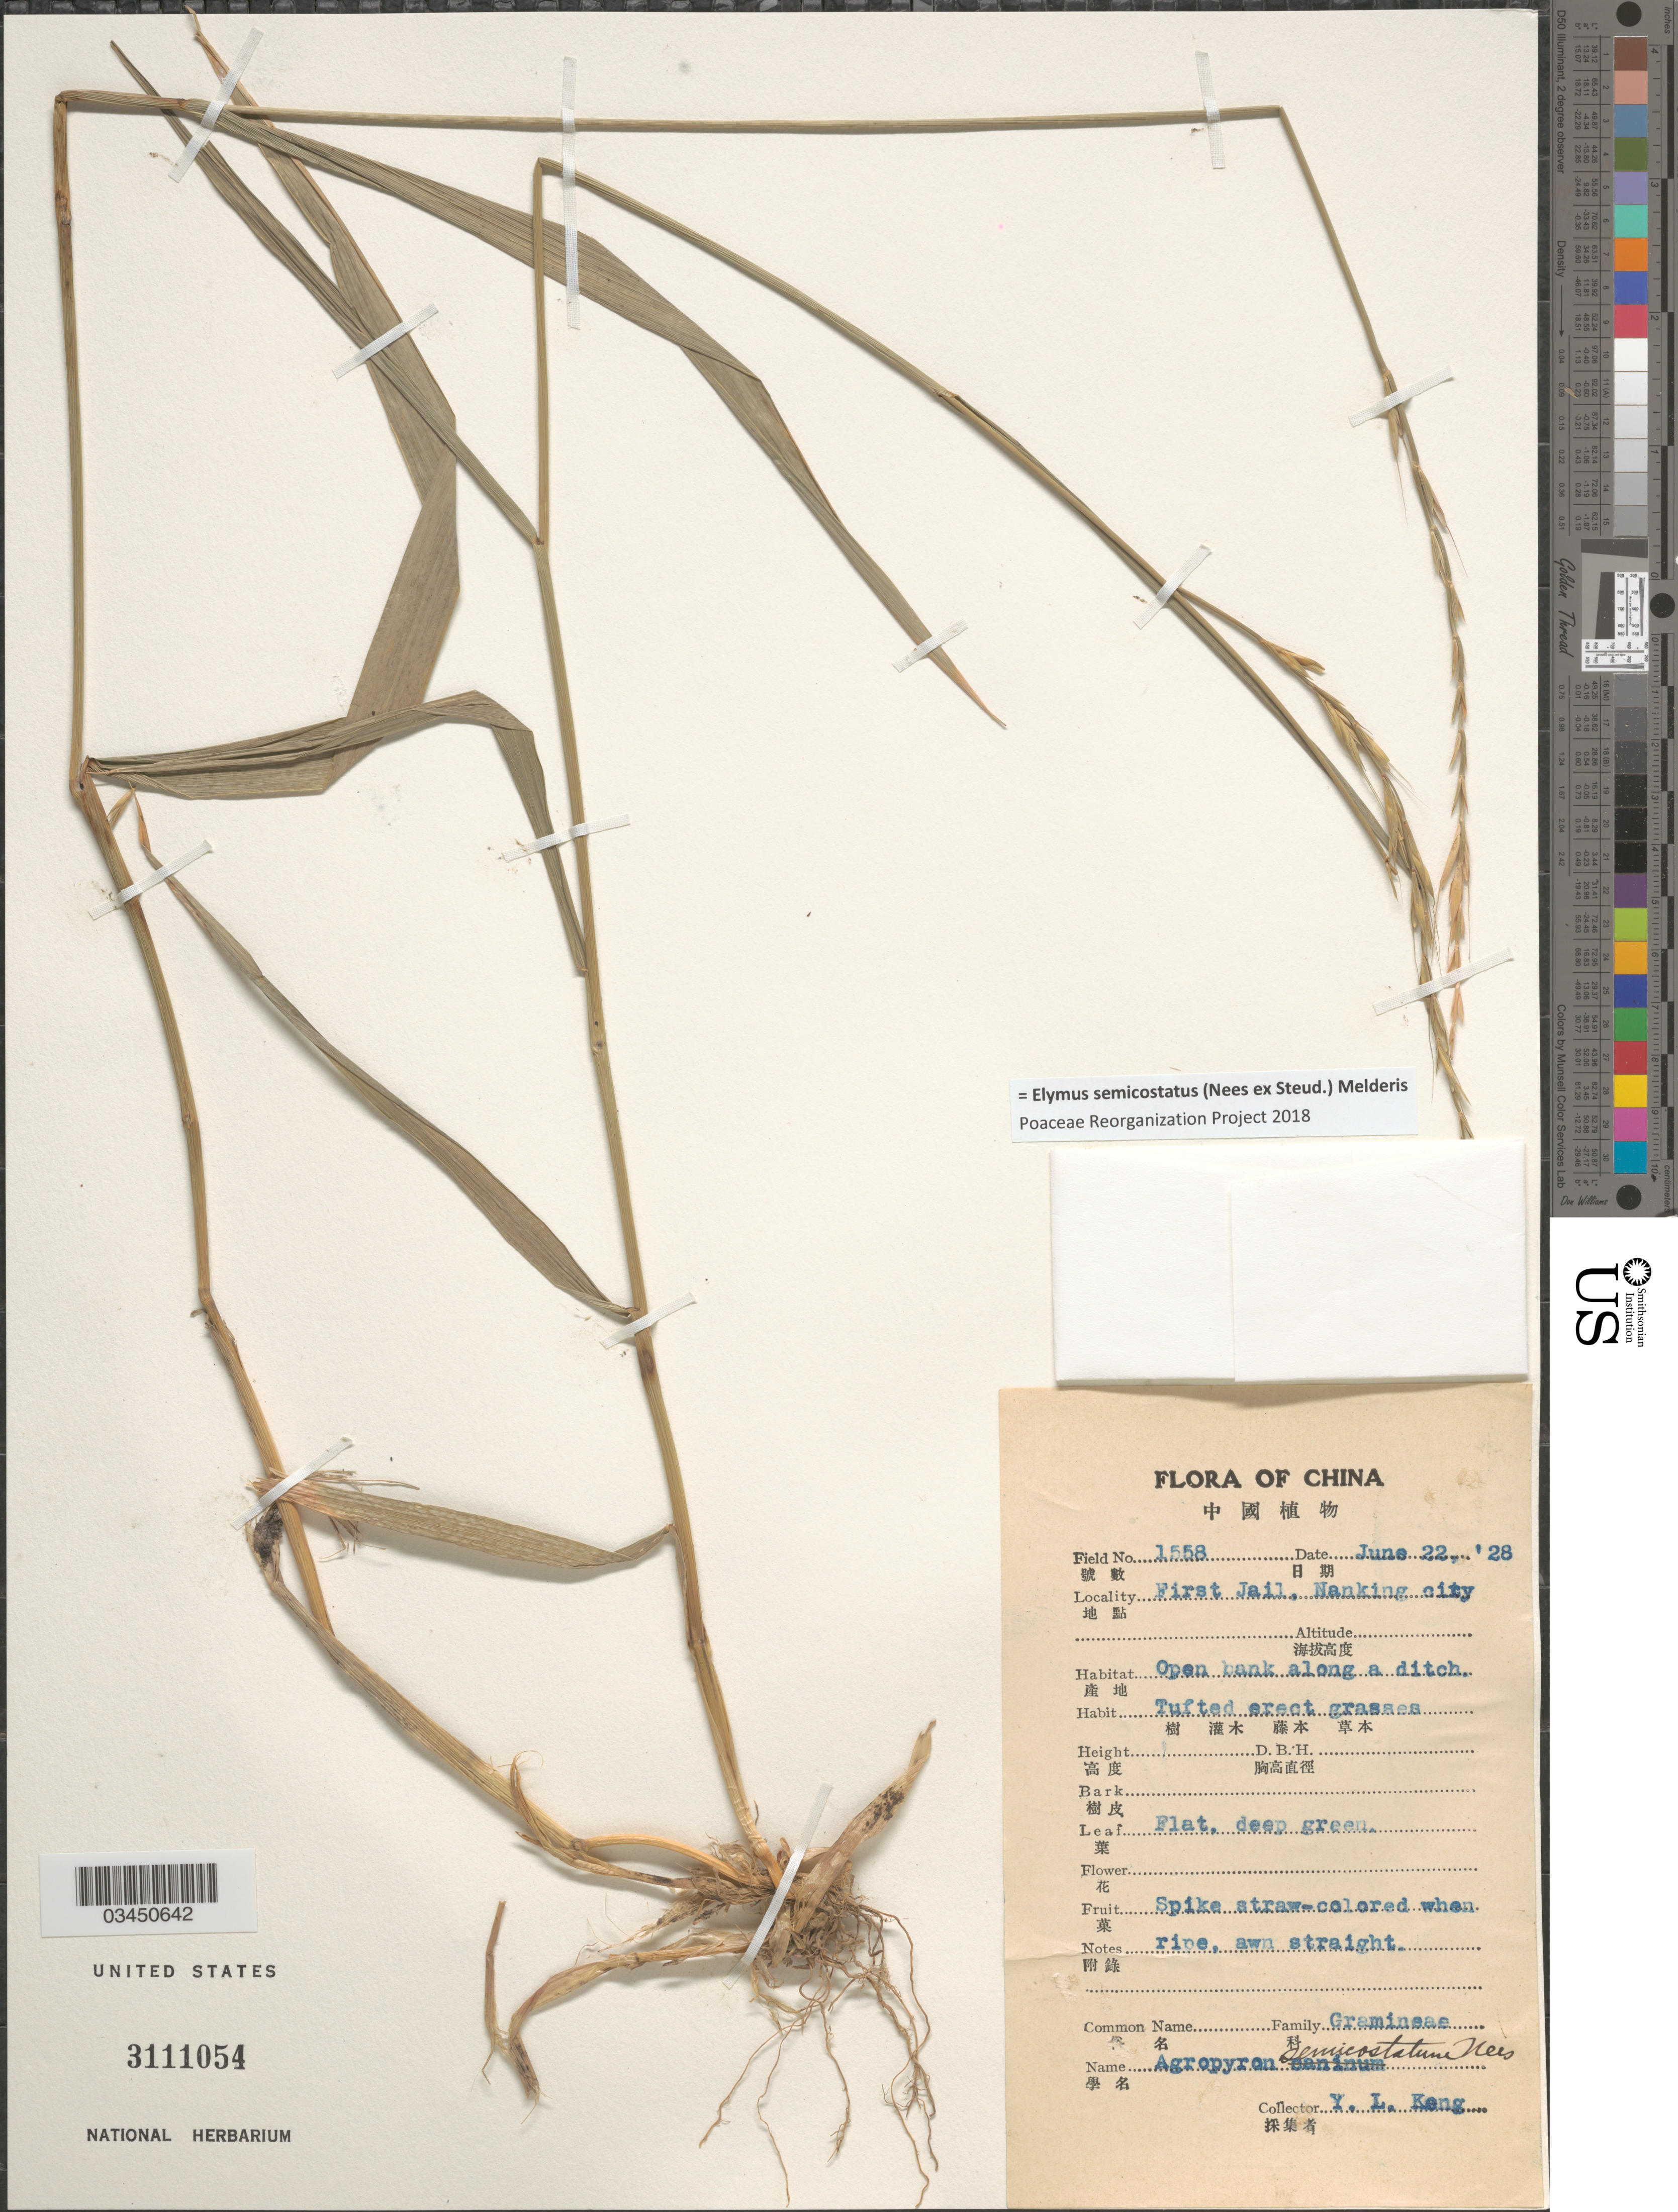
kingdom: Plantae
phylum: Tracheophyta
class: Liliopsida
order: Poales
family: Poaceae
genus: Elymus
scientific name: Elymus semicostatus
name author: (Nees ex Steud.) Melderis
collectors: Y. L. Keng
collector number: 1558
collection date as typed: Transcribed d/m/y: 22/6/28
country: China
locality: First Jail, Nanking city. Open bank along a ditch.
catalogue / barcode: US 3111054